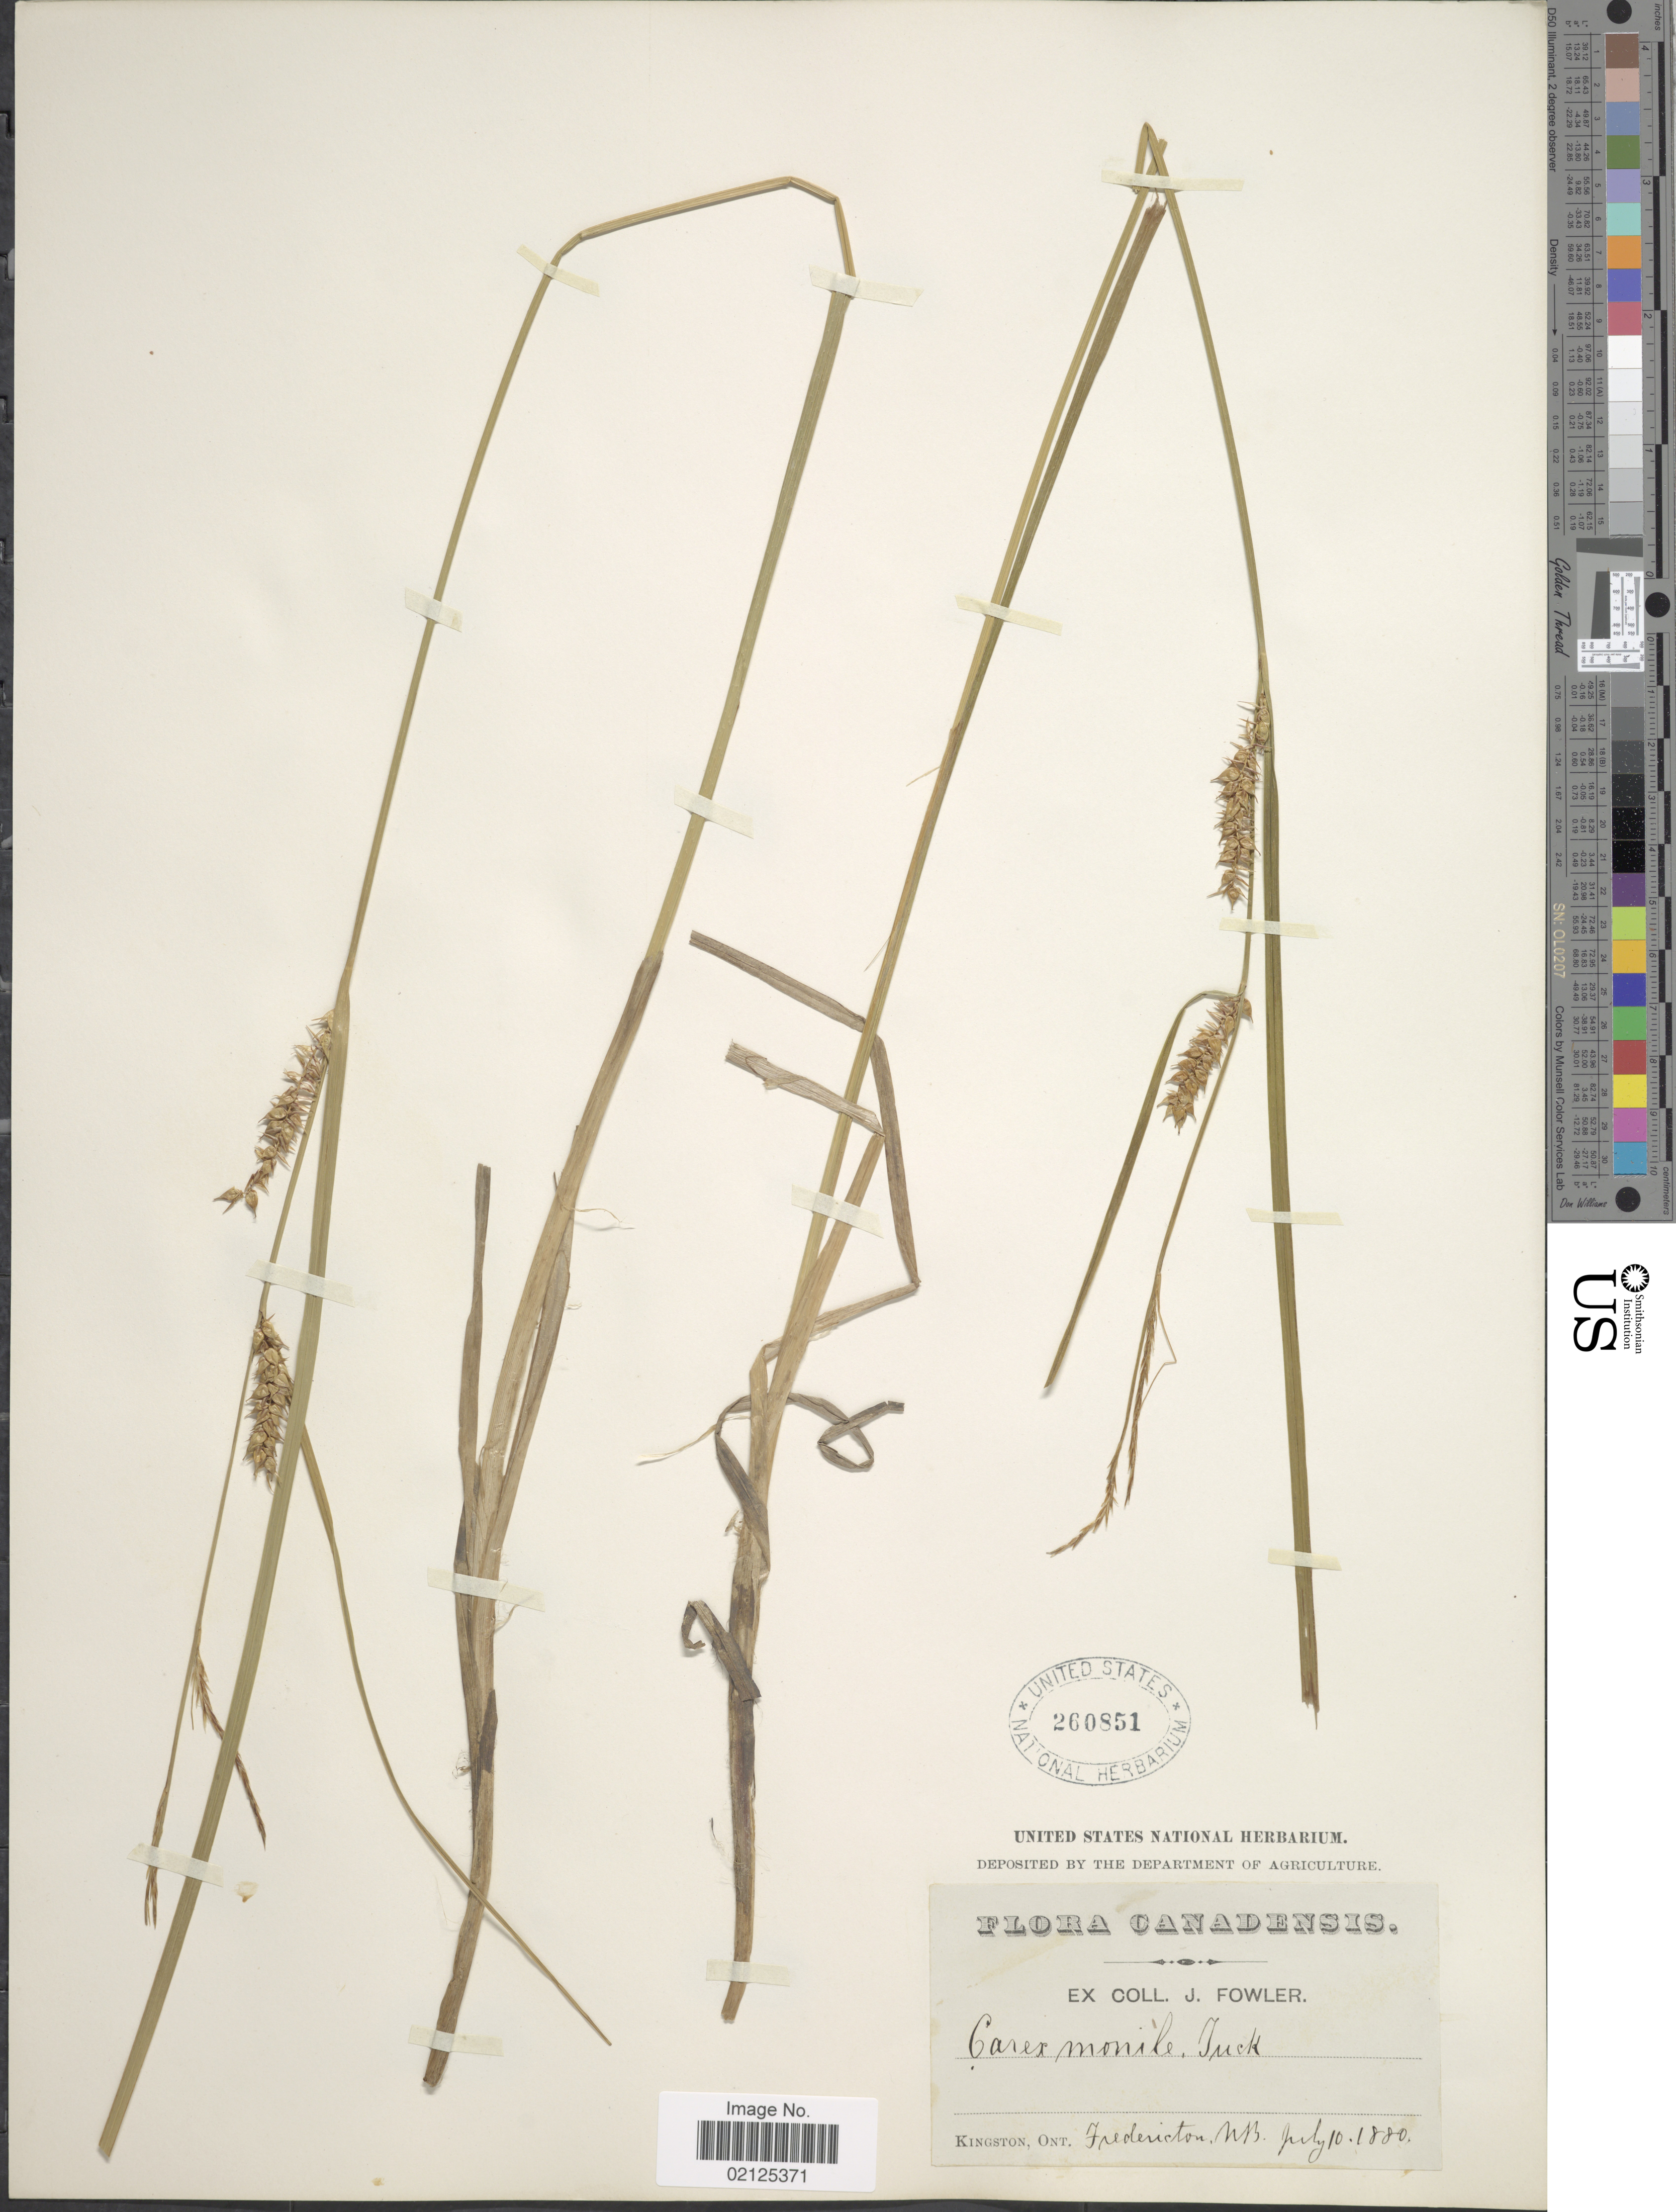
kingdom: Plantae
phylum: Tracheophyta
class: Liliopsida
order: Poales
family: Cyperaceae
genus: Carex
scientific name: Carex vesicaria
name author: L.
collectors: J. P. Fowler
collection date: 1880-07-10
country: Canada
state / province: New Brunswick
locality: Fredericton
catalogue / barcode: US 260851